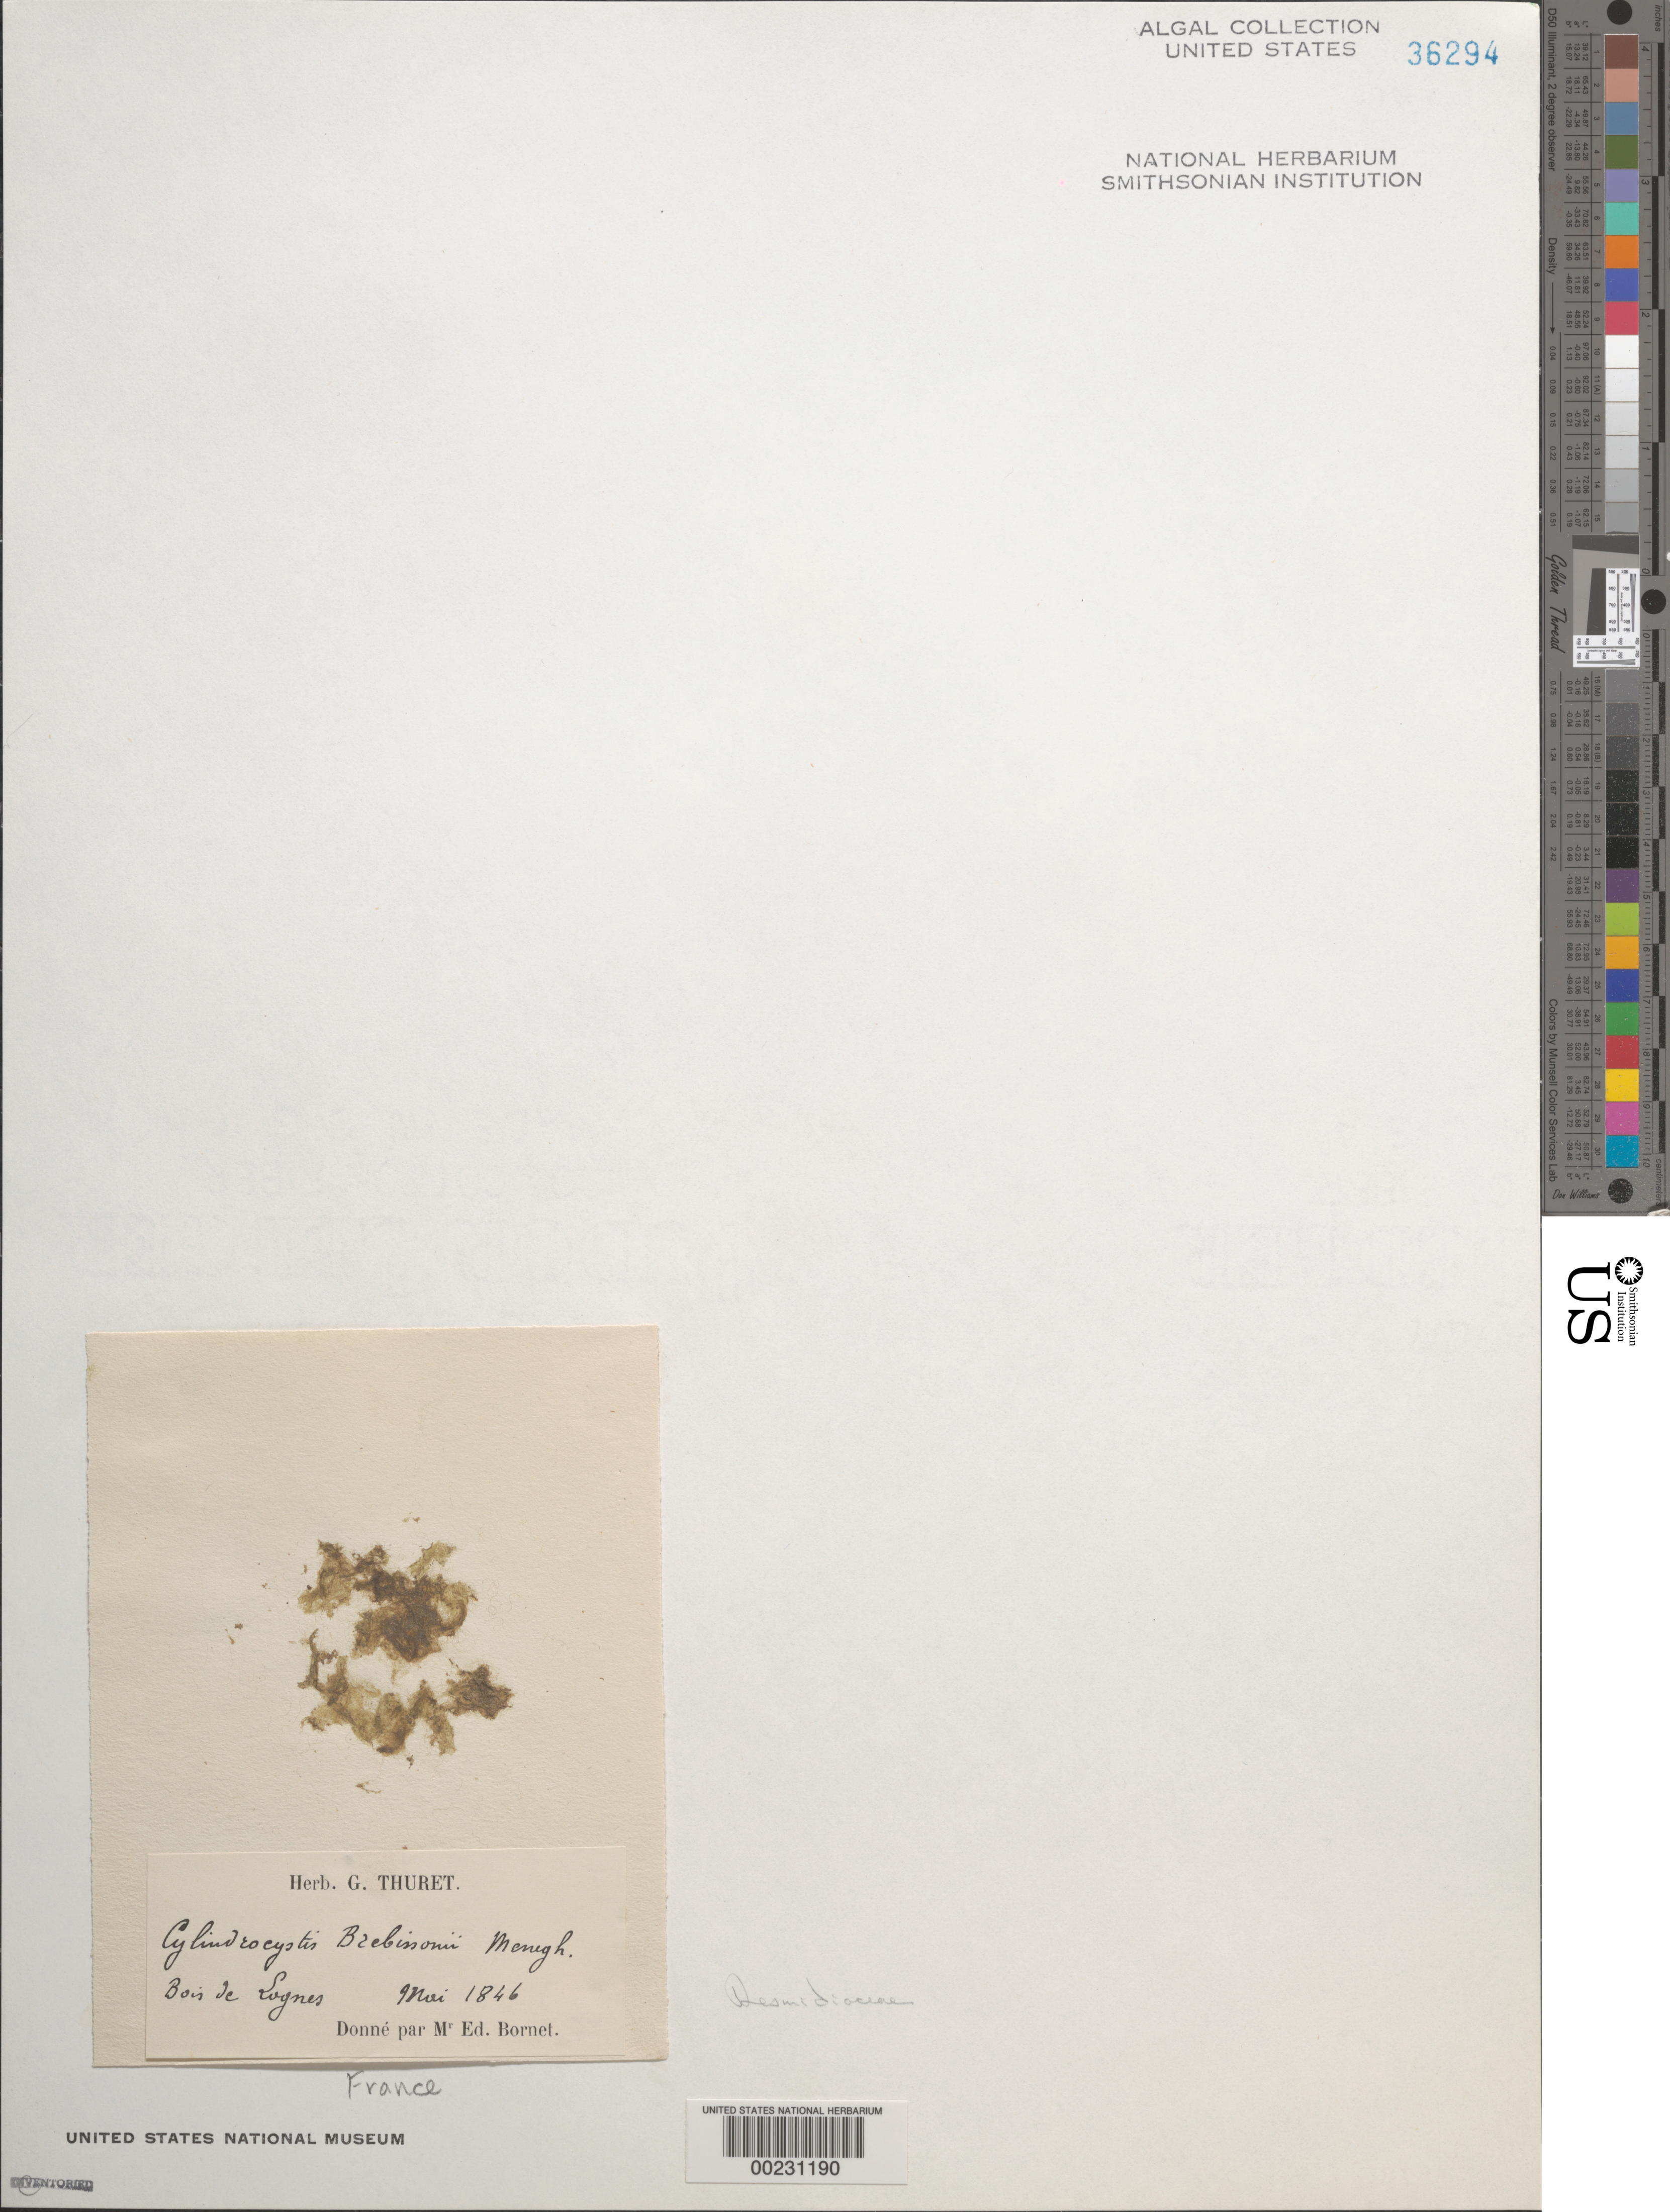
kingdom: Plantae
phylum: Charophyta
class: Zygnematophyceae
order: Zygnematales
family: Mesotaeniaceae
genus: Cylindrocystis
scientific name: Cylindrocystis brebissonii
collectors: Thuret, G. (herbarium)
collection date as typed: May 1846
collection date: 1846-05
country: France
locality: Bois de Lognes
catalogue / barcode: US 36294